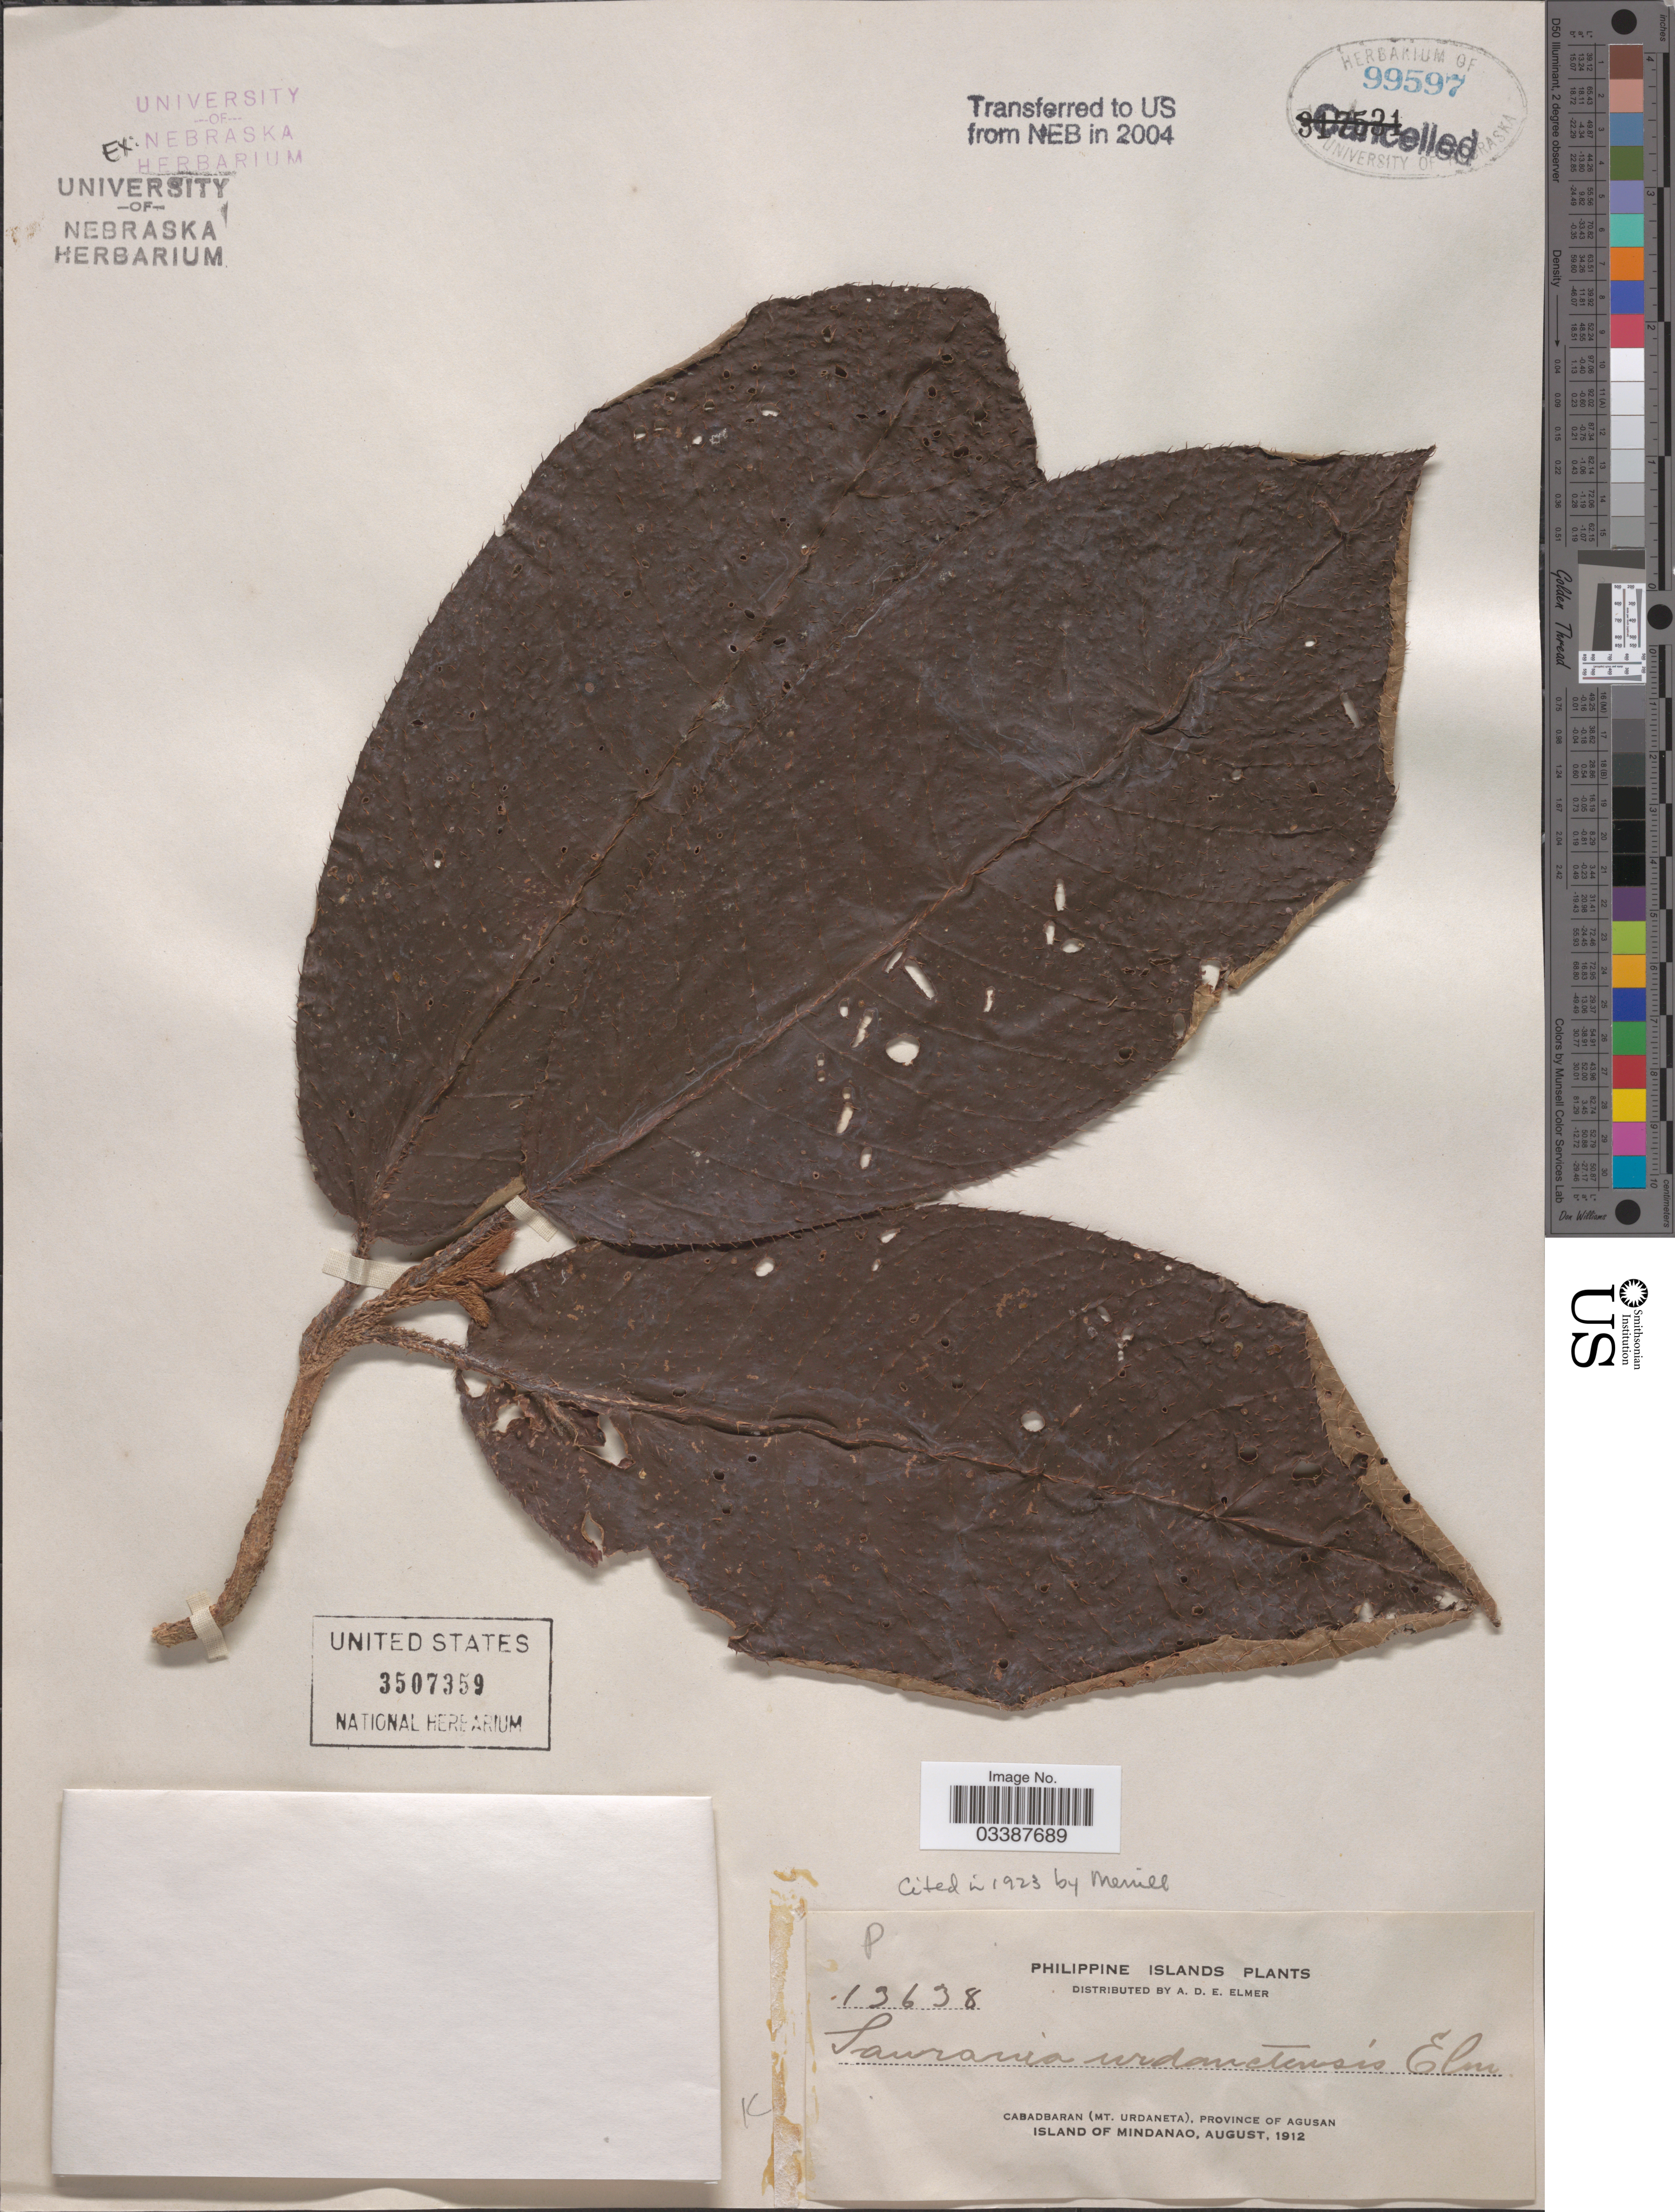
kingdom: Plantae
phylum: Tracheophyta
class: Magnoliopsida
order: Ericales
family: Actinidiaceae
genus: Saurauia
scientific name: Saurauia urdanetensis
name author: Elmer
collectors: A. D. E. Elmer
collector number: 13638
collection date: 1912-08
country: Philippines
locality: Philippine Islands, Cabadbaran (Mt. Urdaneta), Province of Agusan, Island of Mindanao.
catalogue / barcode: US 3507359